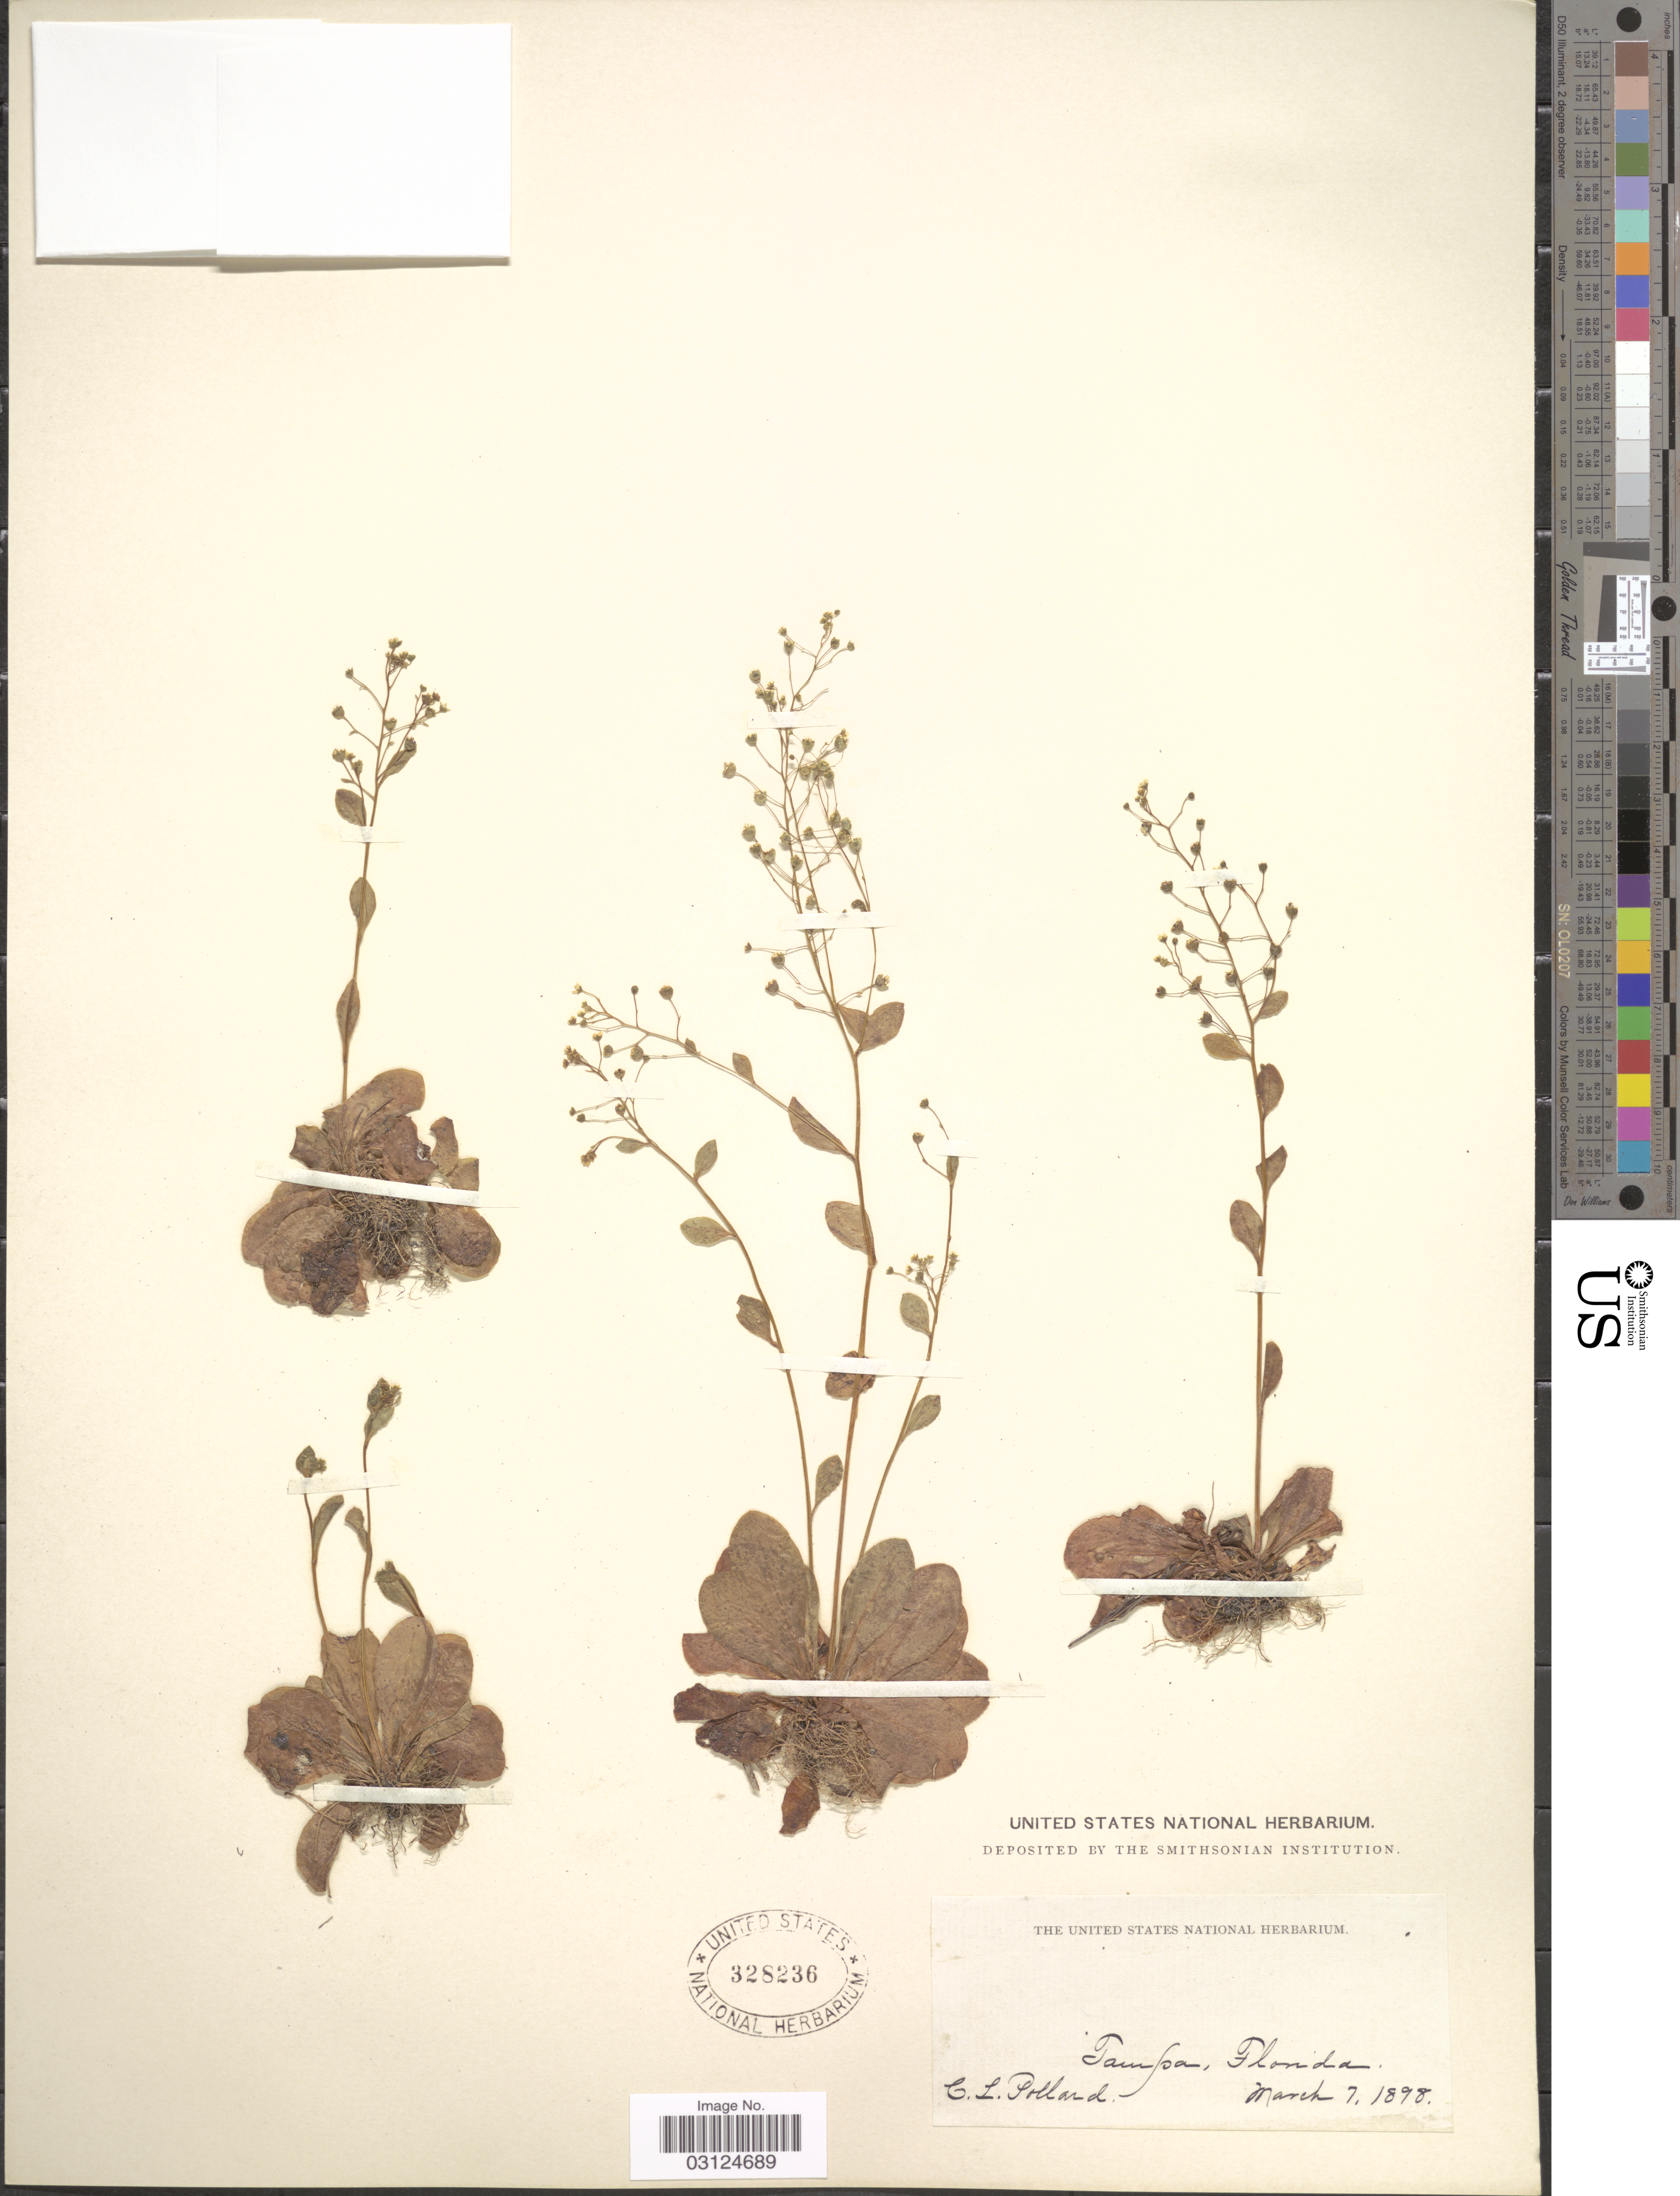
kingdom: Plantae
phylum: Tracheophyta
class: Magnoliopsida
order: Ericales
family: Primulaceae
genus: Samolus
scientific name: Samolus parviflorus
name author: Raf.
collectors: C. L. Pollard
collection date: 1898-03-07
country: United States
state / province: Florida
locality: Tampa.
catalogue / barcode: US 328236